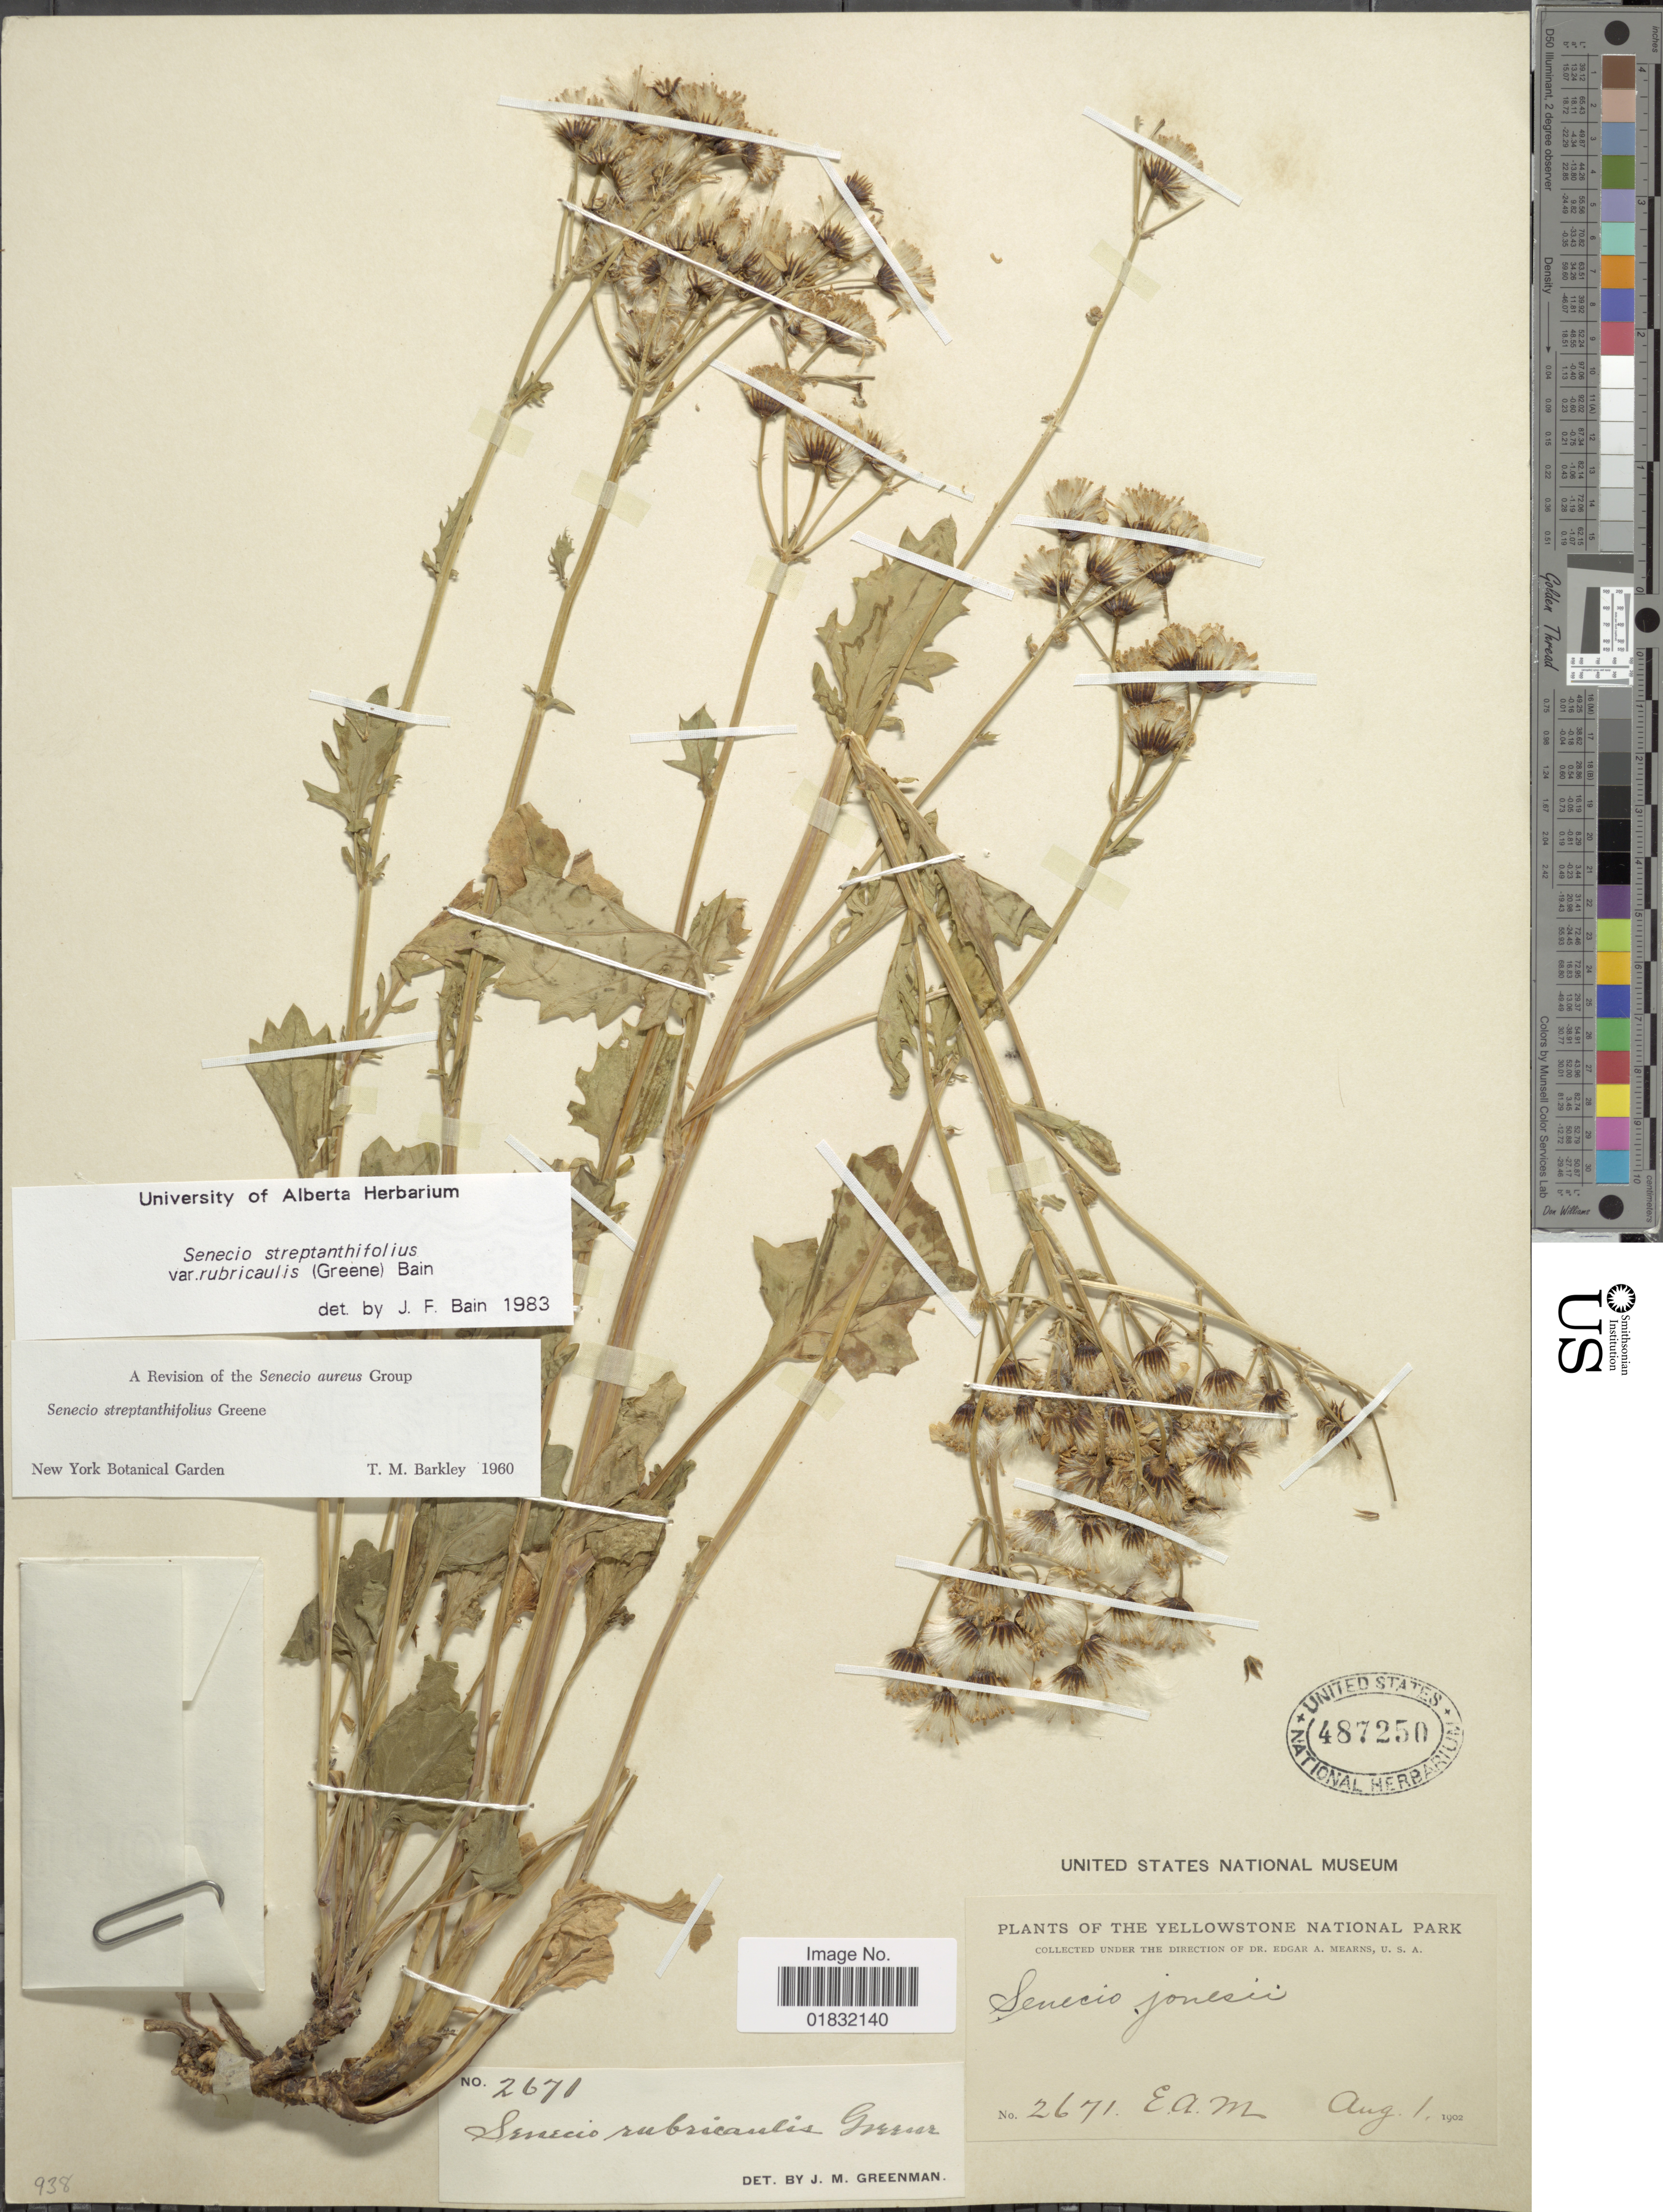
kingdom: Plantae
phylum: Tracheophyta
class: Magnoliopsida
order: Asterales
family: Asteraceae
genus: Packera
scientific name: Packera streptanthifolia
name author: (Greene) W.A. Weber & Á. Löve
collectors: E. A. Mearns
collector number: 2671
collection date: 1902-08-01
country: United States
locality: The Yellowstone National Park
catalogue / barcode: US 487250